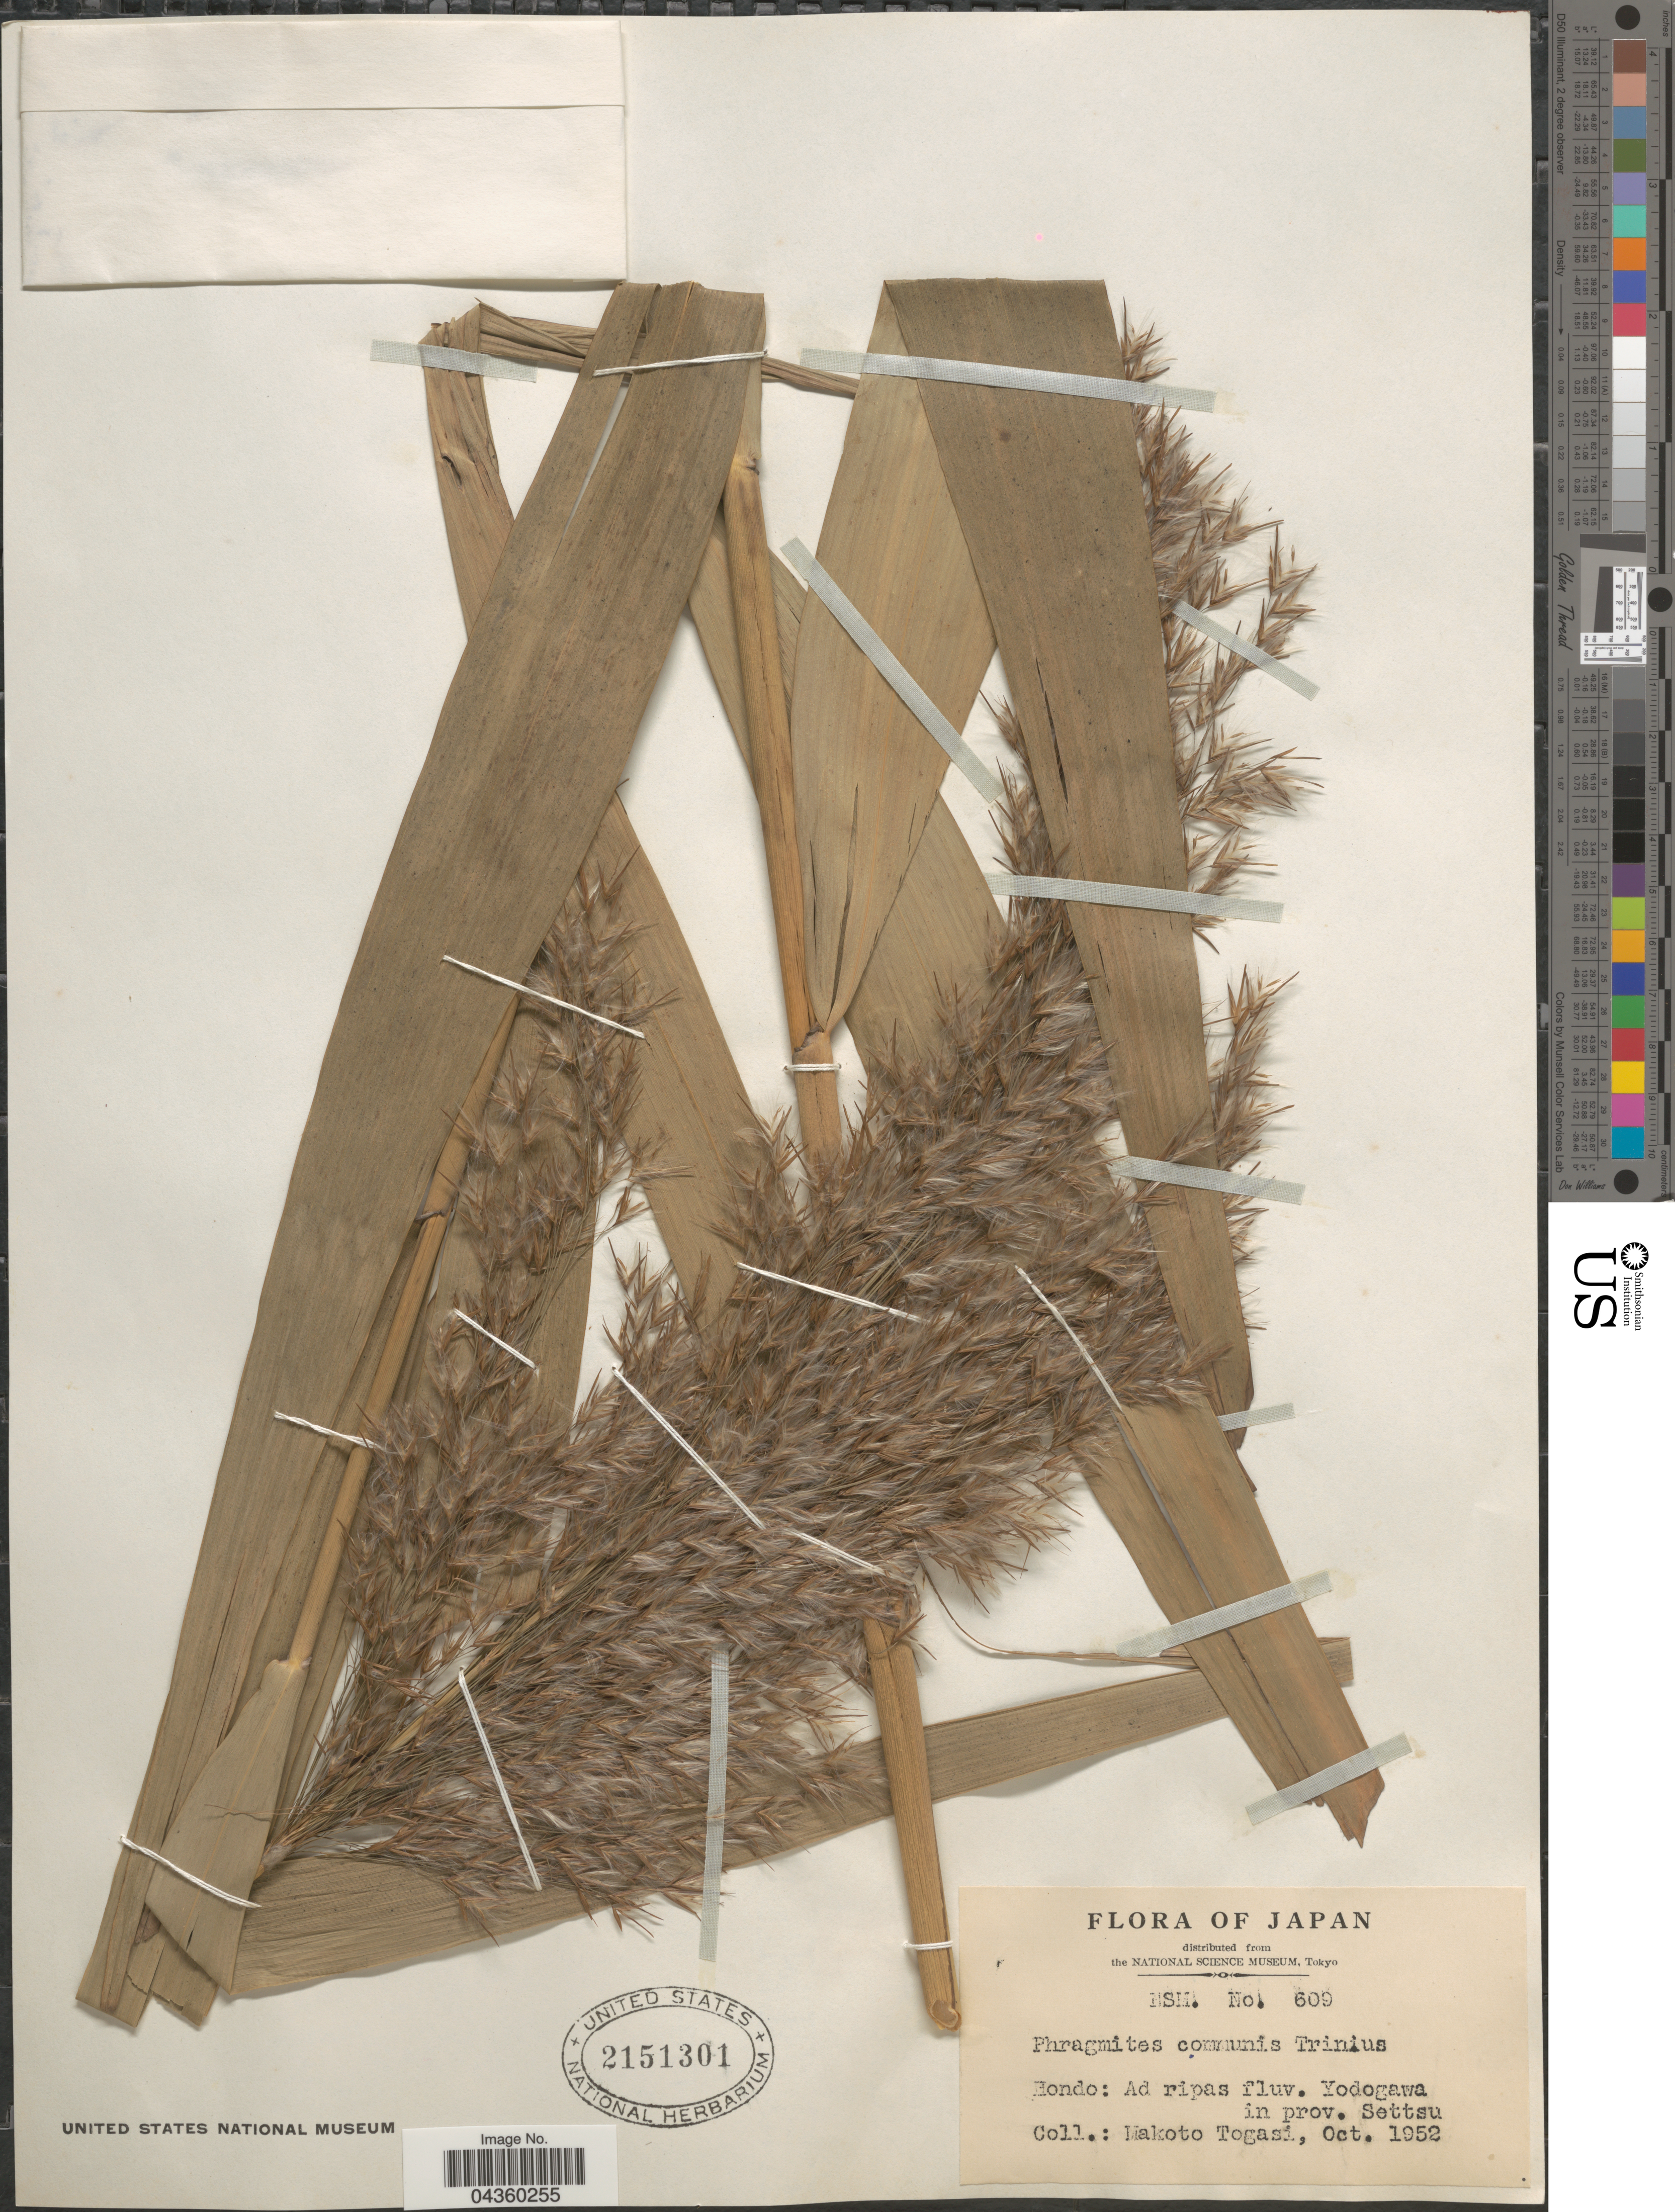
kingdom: Plantae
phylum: Tracheophyta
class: Liliopsida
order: Poales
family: Poaceae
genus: Phragmites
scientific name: Phragmites australis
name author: (Cav.) Trin. ex Steud.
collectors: M. Togasi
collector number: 609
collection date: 1952-10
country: Japan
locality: Hondo: Ad ripas fluv. Yodogawa in prov. Settsu.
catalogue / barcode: US 2151301